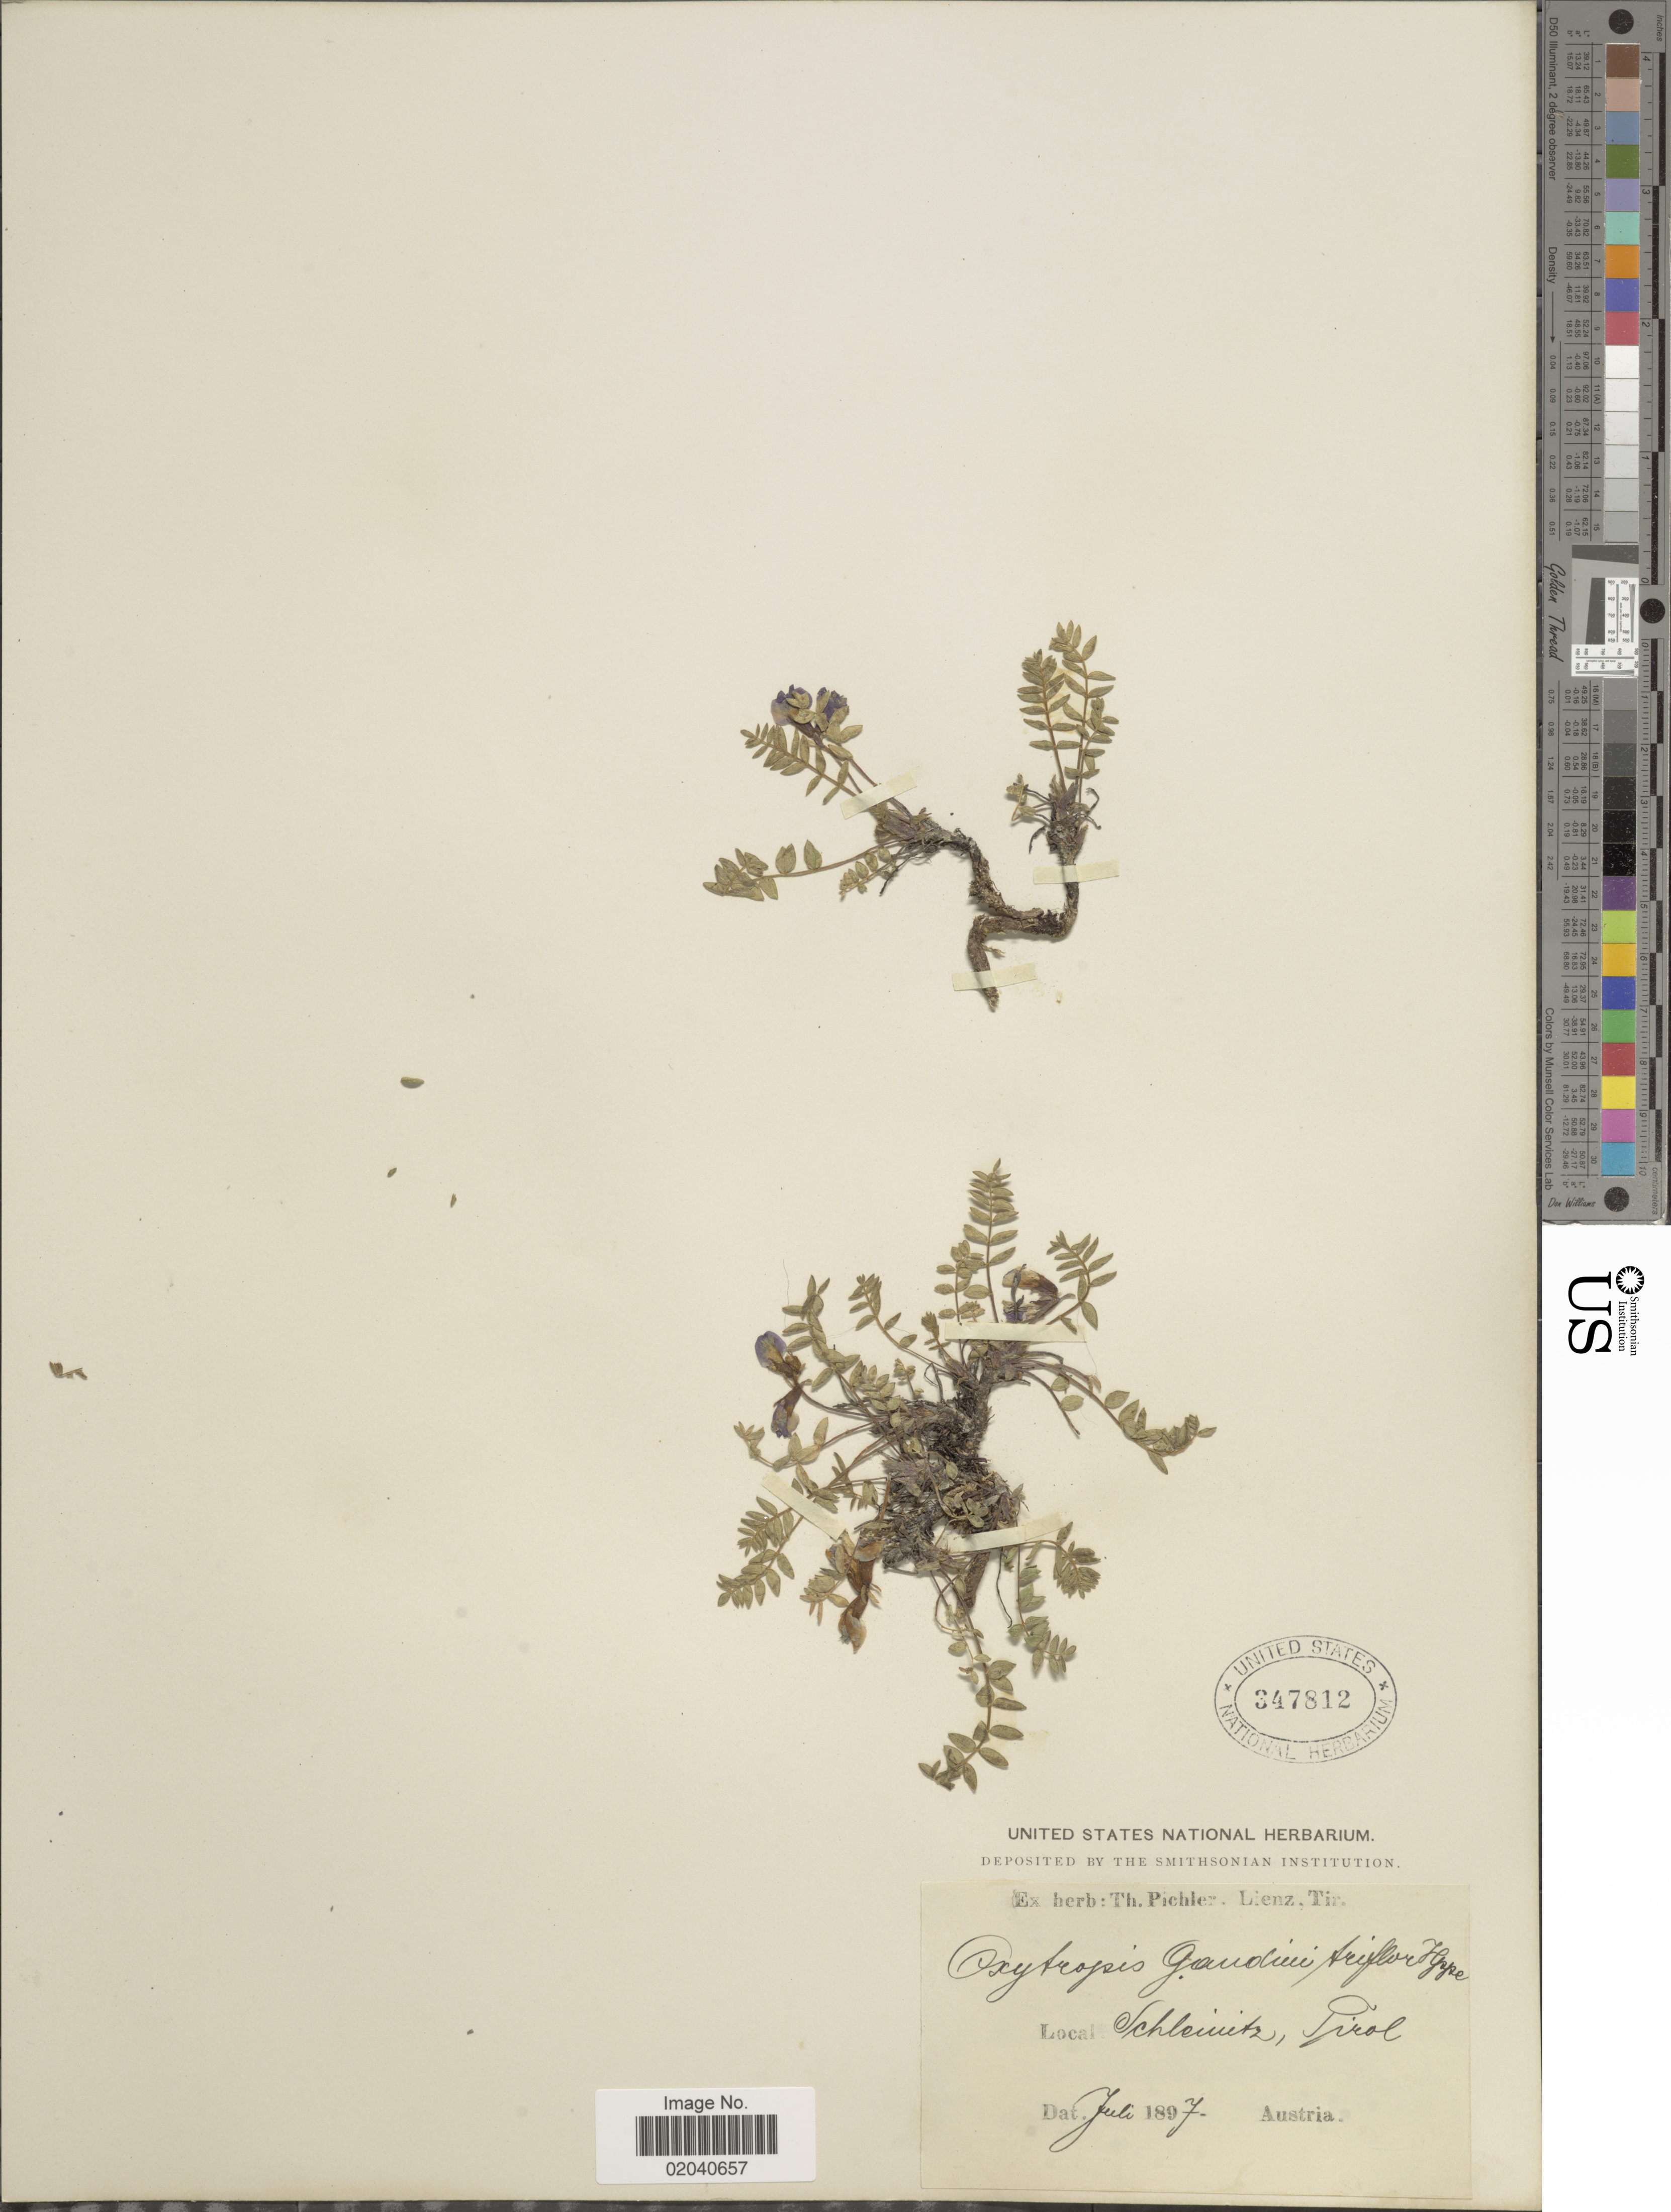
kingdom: Plantae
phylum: Tracheophyta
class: Magnoliopsida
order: Fabales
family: Fabaceae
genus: Oxytropis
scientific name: Oxytropis gaudini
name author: Bunge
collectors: ex herb. T. Pichler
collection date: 1897-07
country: Austria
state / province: Tirol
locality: Schleinitz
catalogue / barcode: US 347812